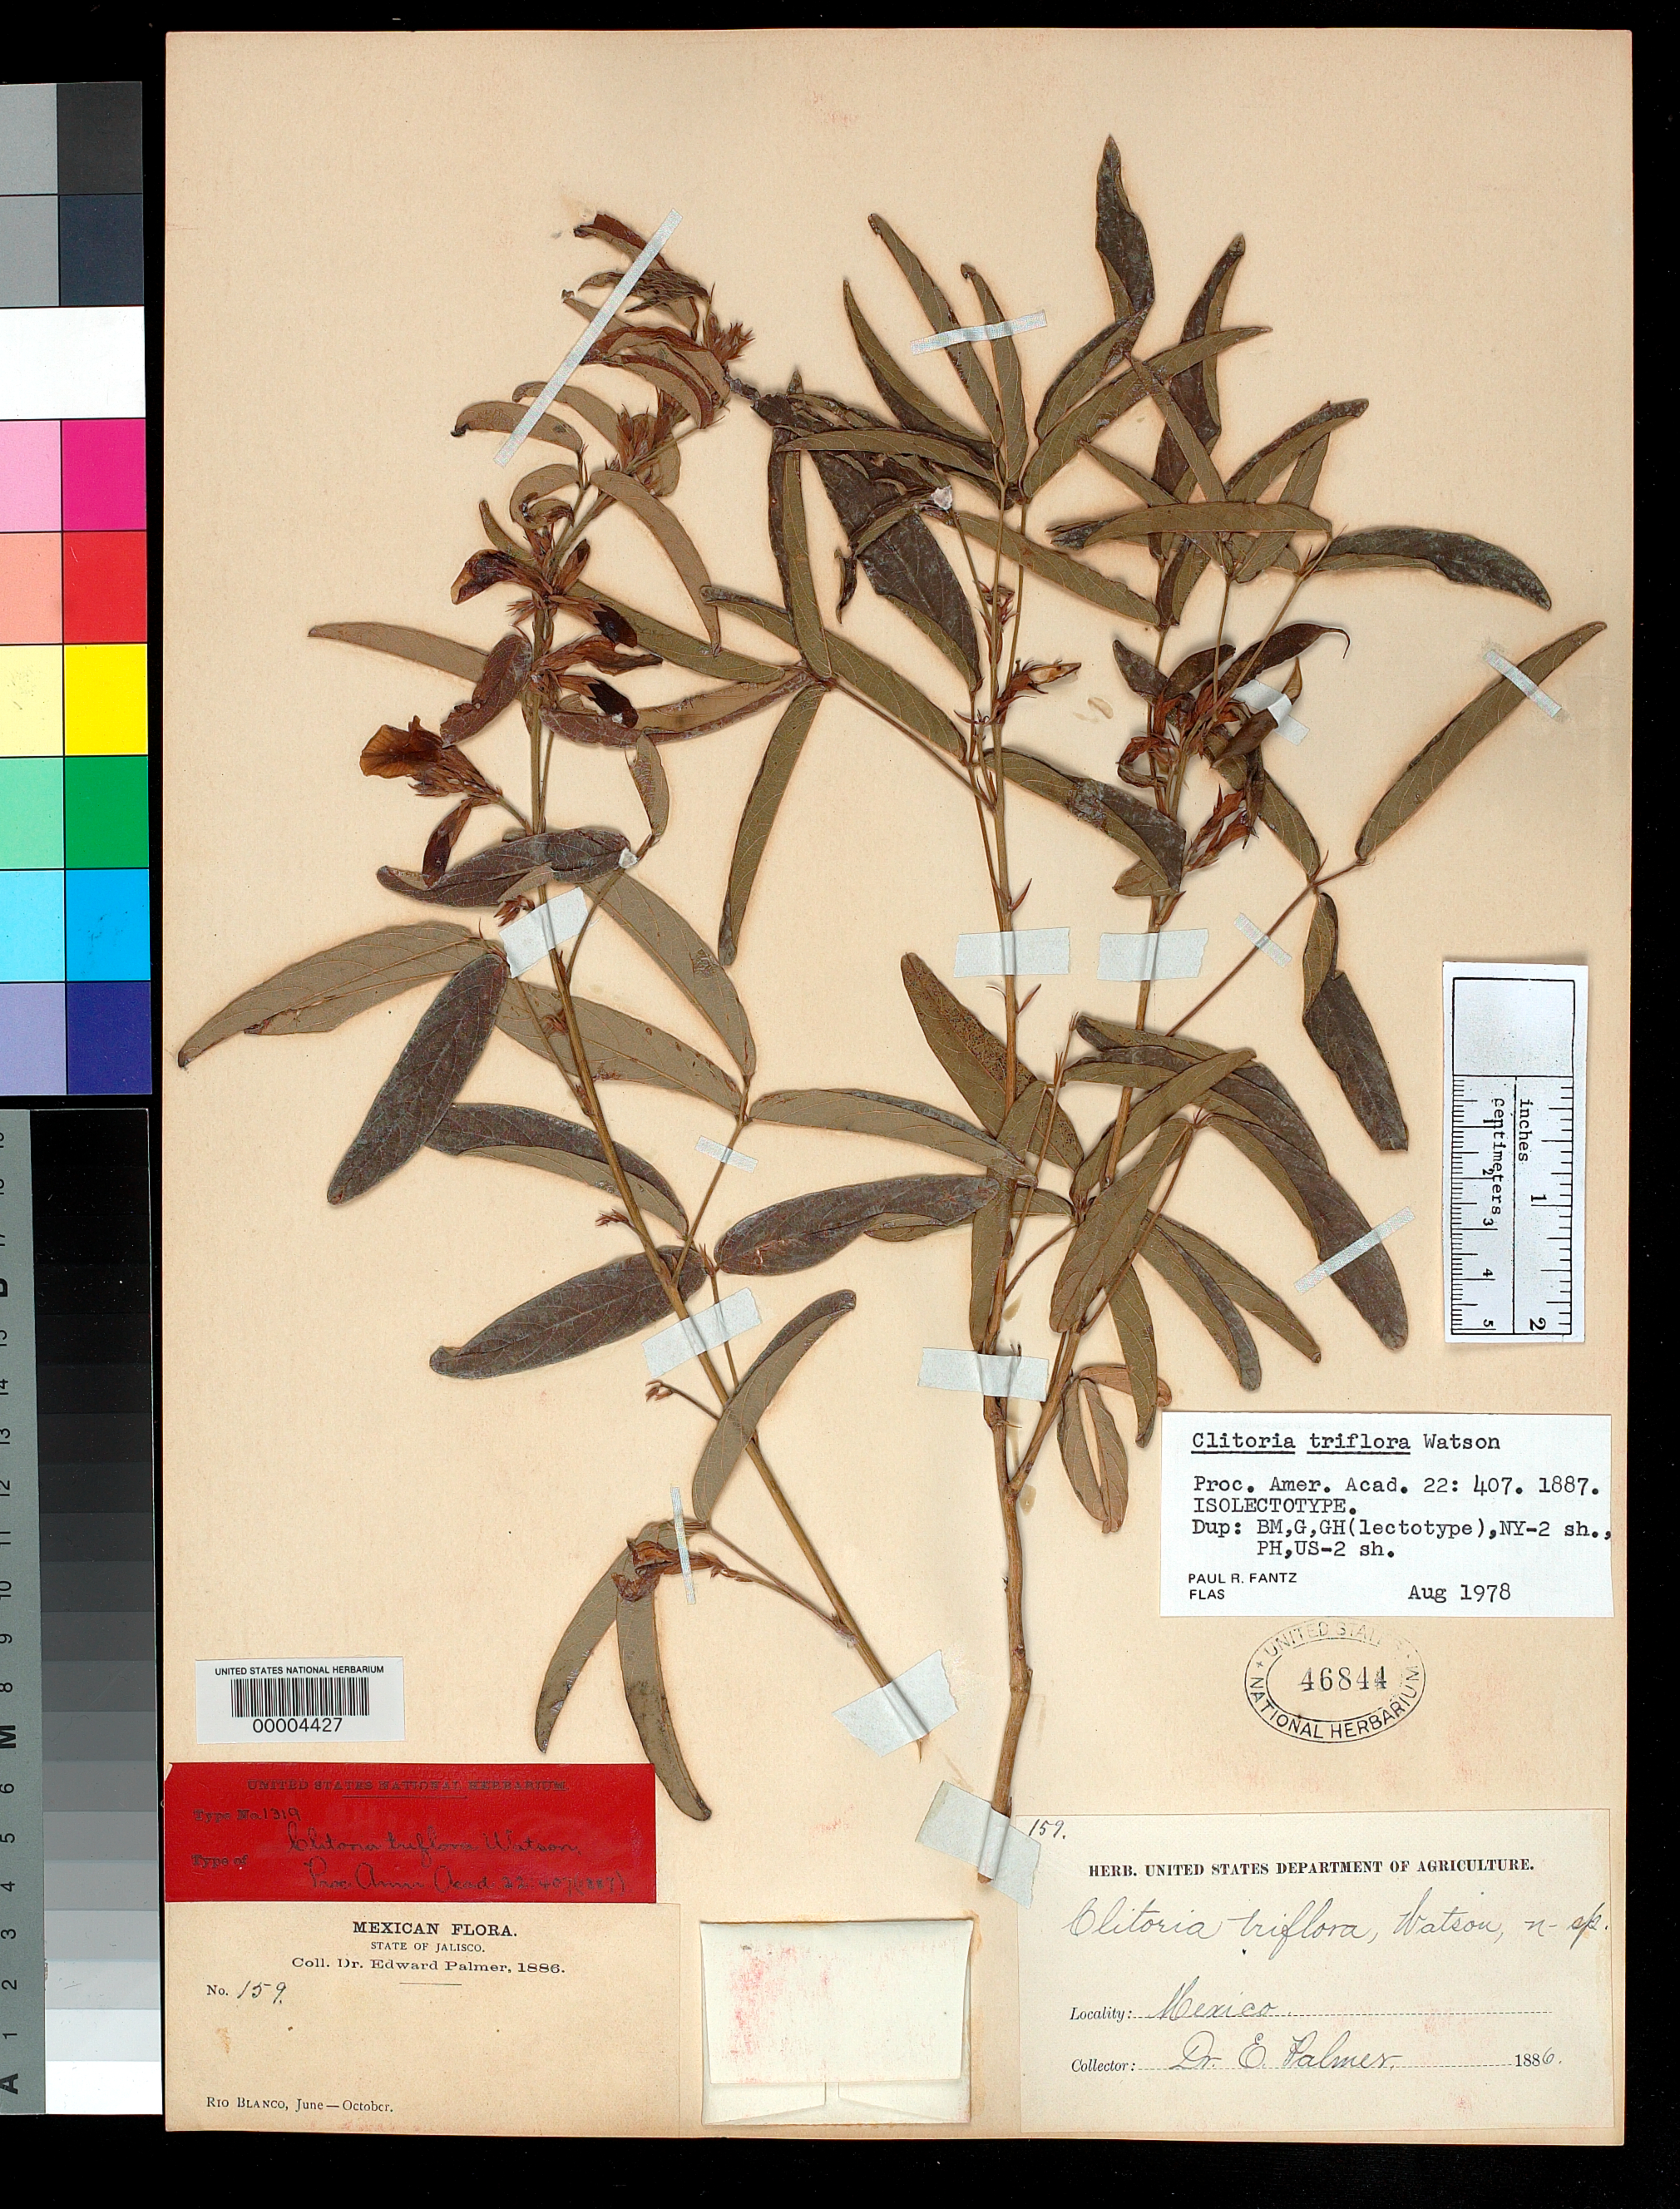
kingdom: Plantae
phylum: Tracheophyta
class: Magnoliopsida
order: Fabales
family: Fabaceae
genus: Clitoria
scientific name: Clitoria triflora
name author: S. Watson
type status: Isolectotype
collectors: E. Palmer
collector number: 159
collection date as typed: Jun 1886 to -- Oct 1886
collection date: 1886-06/1886-10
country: Mexico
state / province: Jalisco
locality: Río Blanco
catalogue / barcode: US 46844